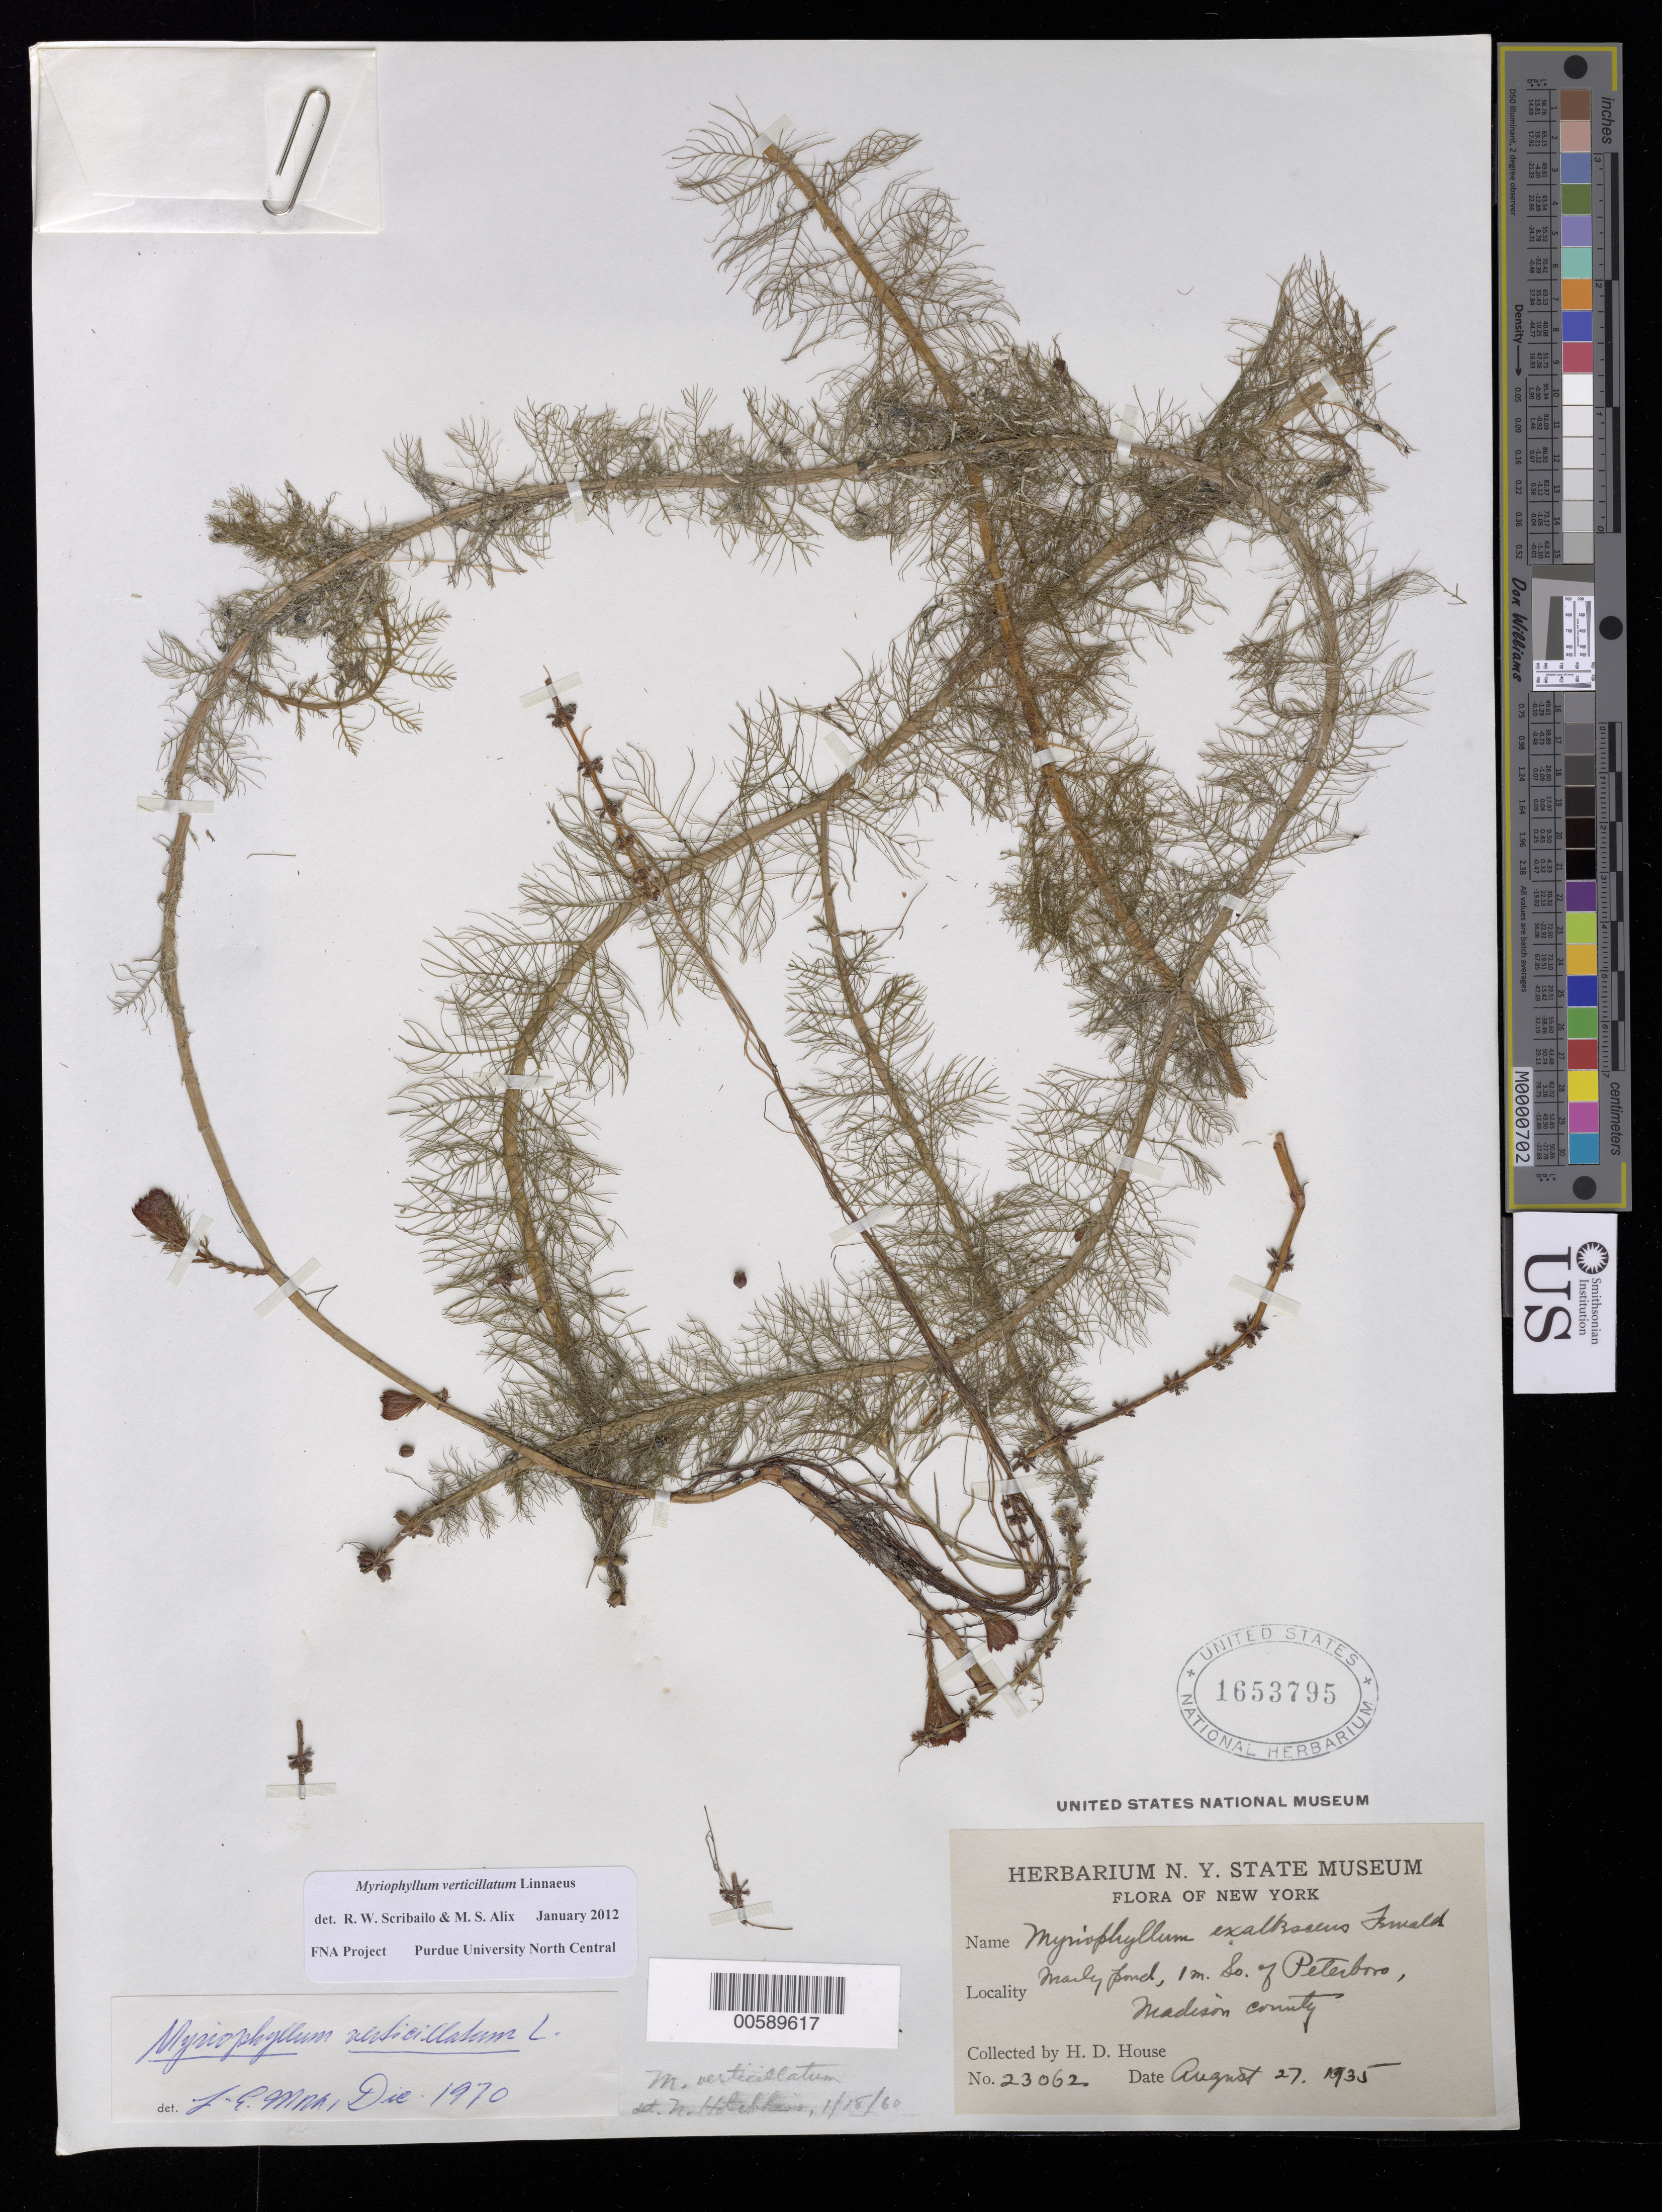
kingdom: Plantae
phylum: Tracheophyta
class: Magnoliopsida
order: Saxifragales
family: Haloragaceae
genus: Myriophyllum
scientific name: Myriophyllum verticillatum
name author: L.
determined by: Scribailo, R. W.; Alix, M. S.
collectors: H. D. House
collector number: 23062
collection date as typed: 27 Aug 1935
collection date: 1935-08-27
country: United States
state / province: New York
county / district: Madison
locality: S of Peterboro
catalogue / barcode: US 1653795